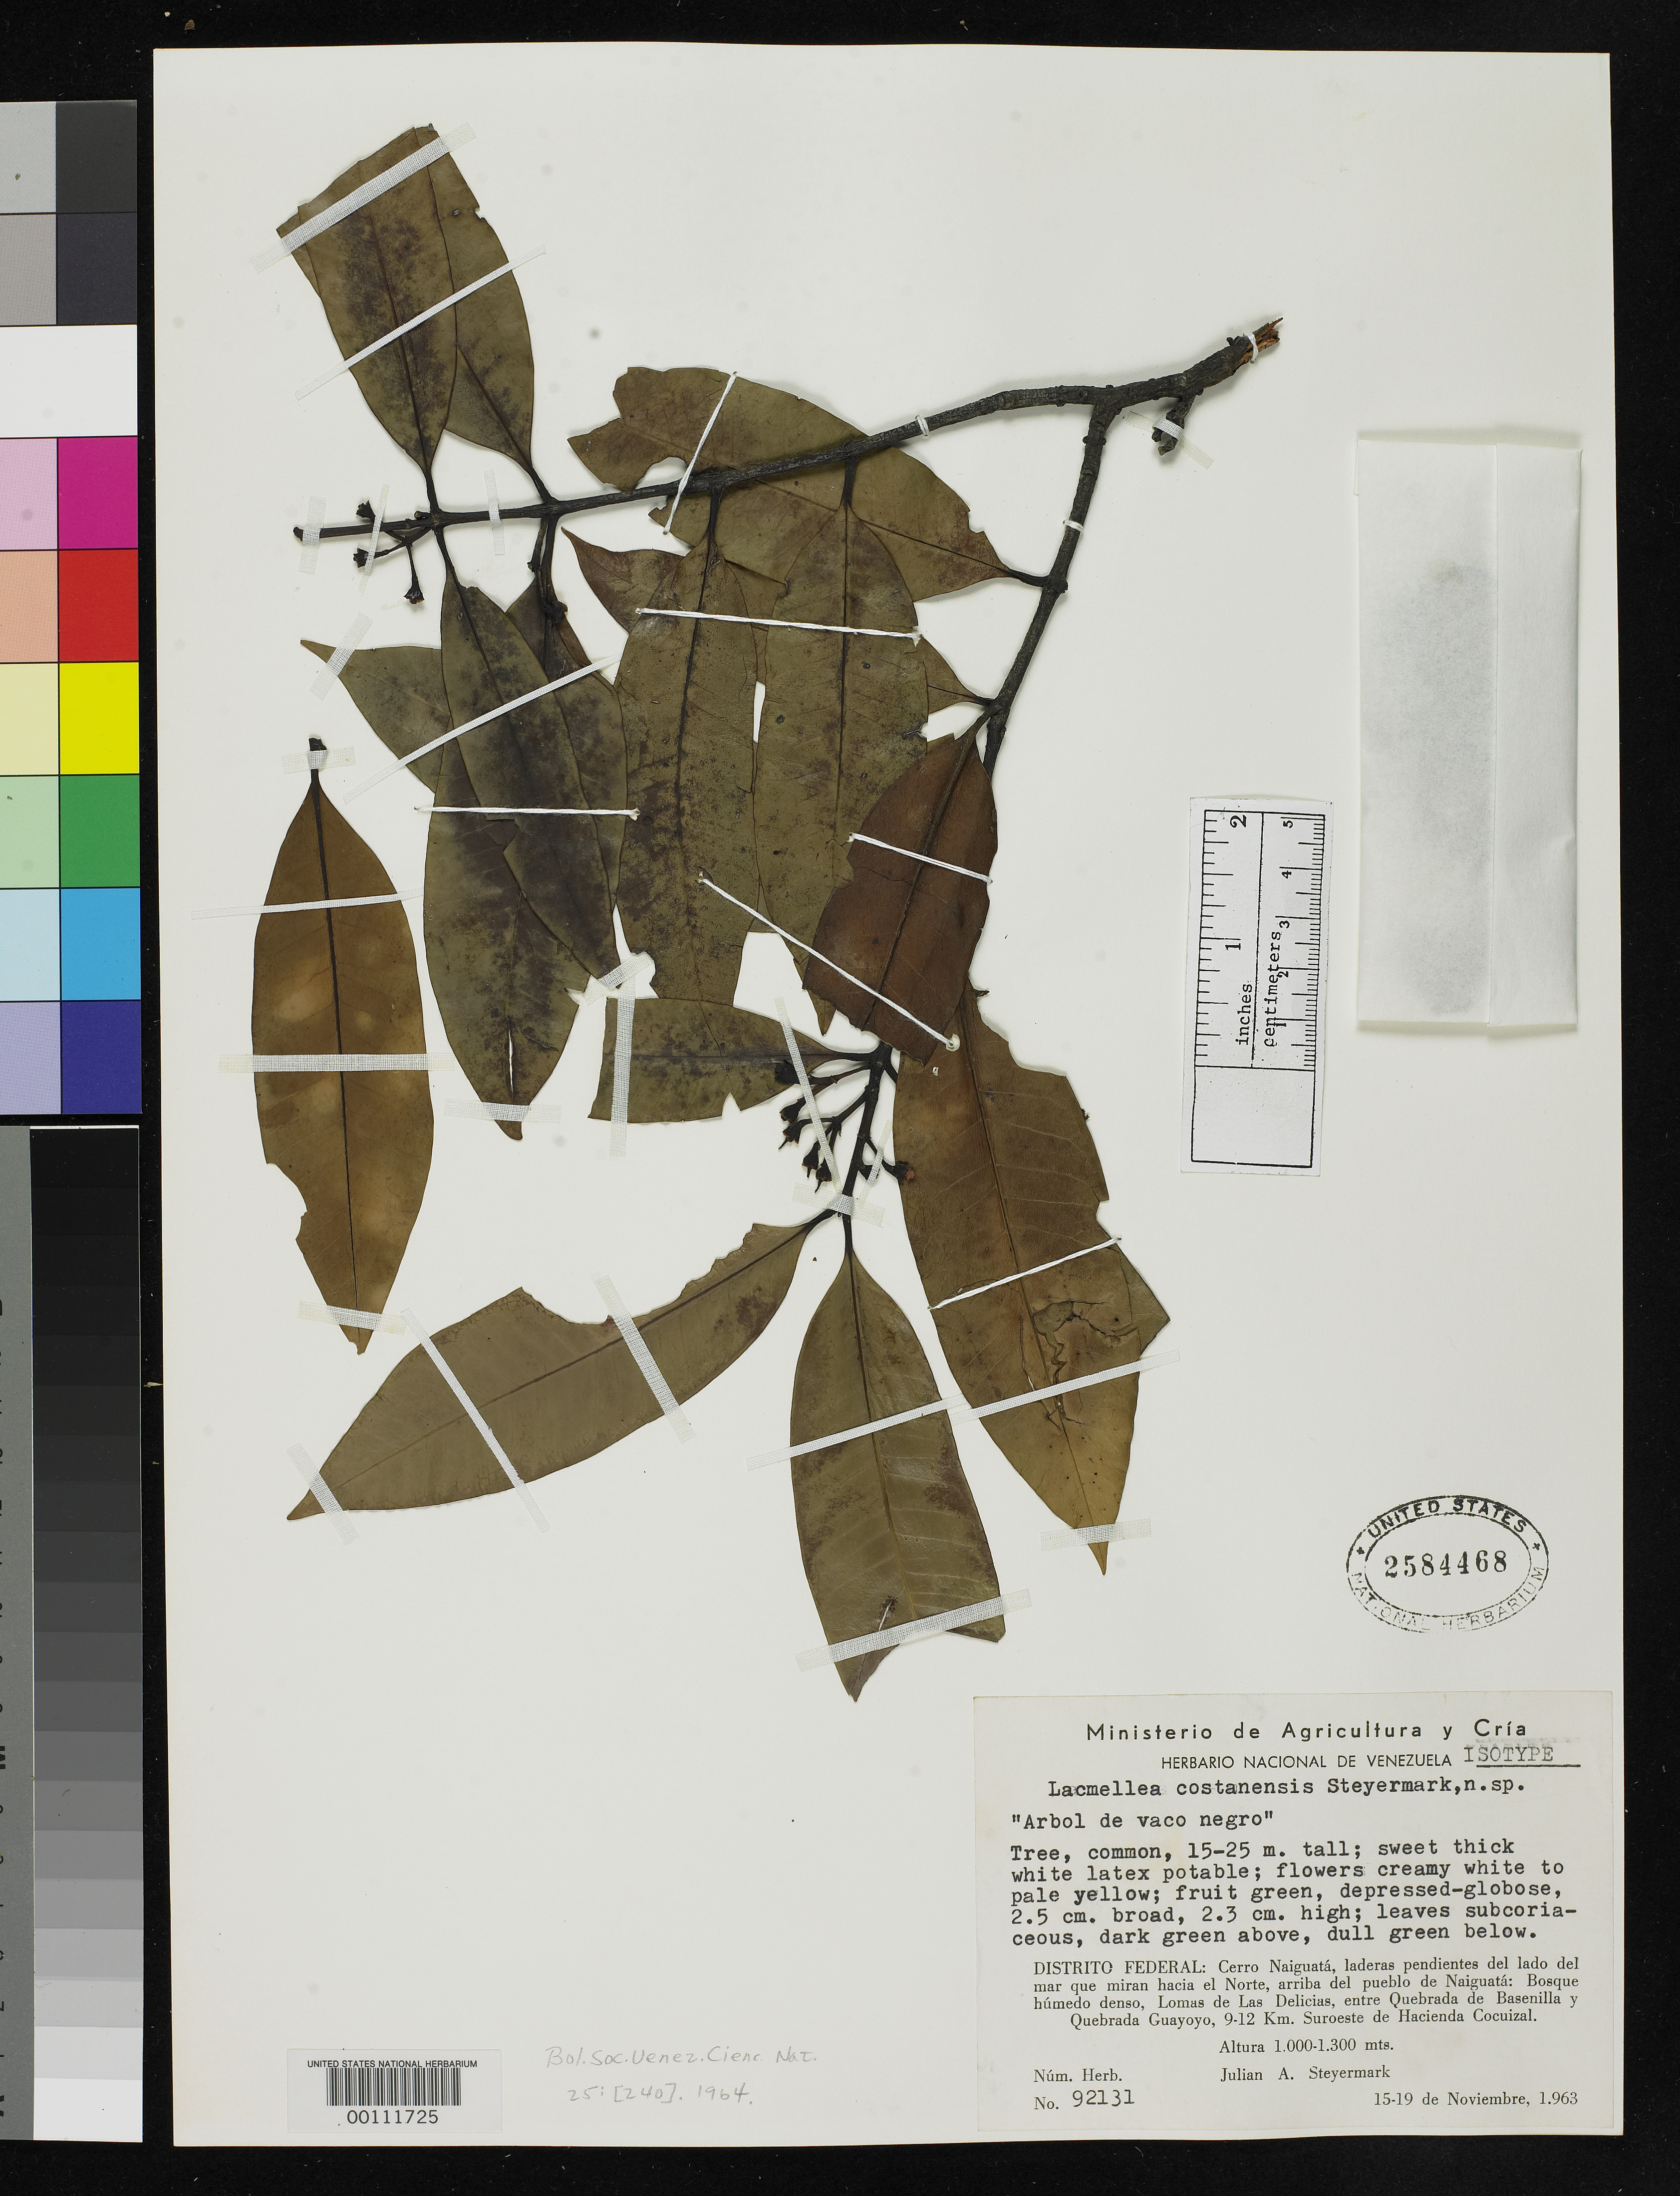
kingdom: Plantae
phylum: Tracheophyta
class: Magnoliopsida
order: Gentianales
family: Apocynaceae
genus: Lacmellea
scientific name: Lacmellea costanensis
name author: Steyerm.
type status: Isotype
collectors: J. Steyermark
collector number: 92131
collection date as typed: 15 Nov 1963 to 19 Nov 1963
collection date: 1963-11-15/1963-11-19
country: Venezuela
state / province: Distrito Federal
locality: Cerro Naiguata.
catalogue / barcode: US 2584468